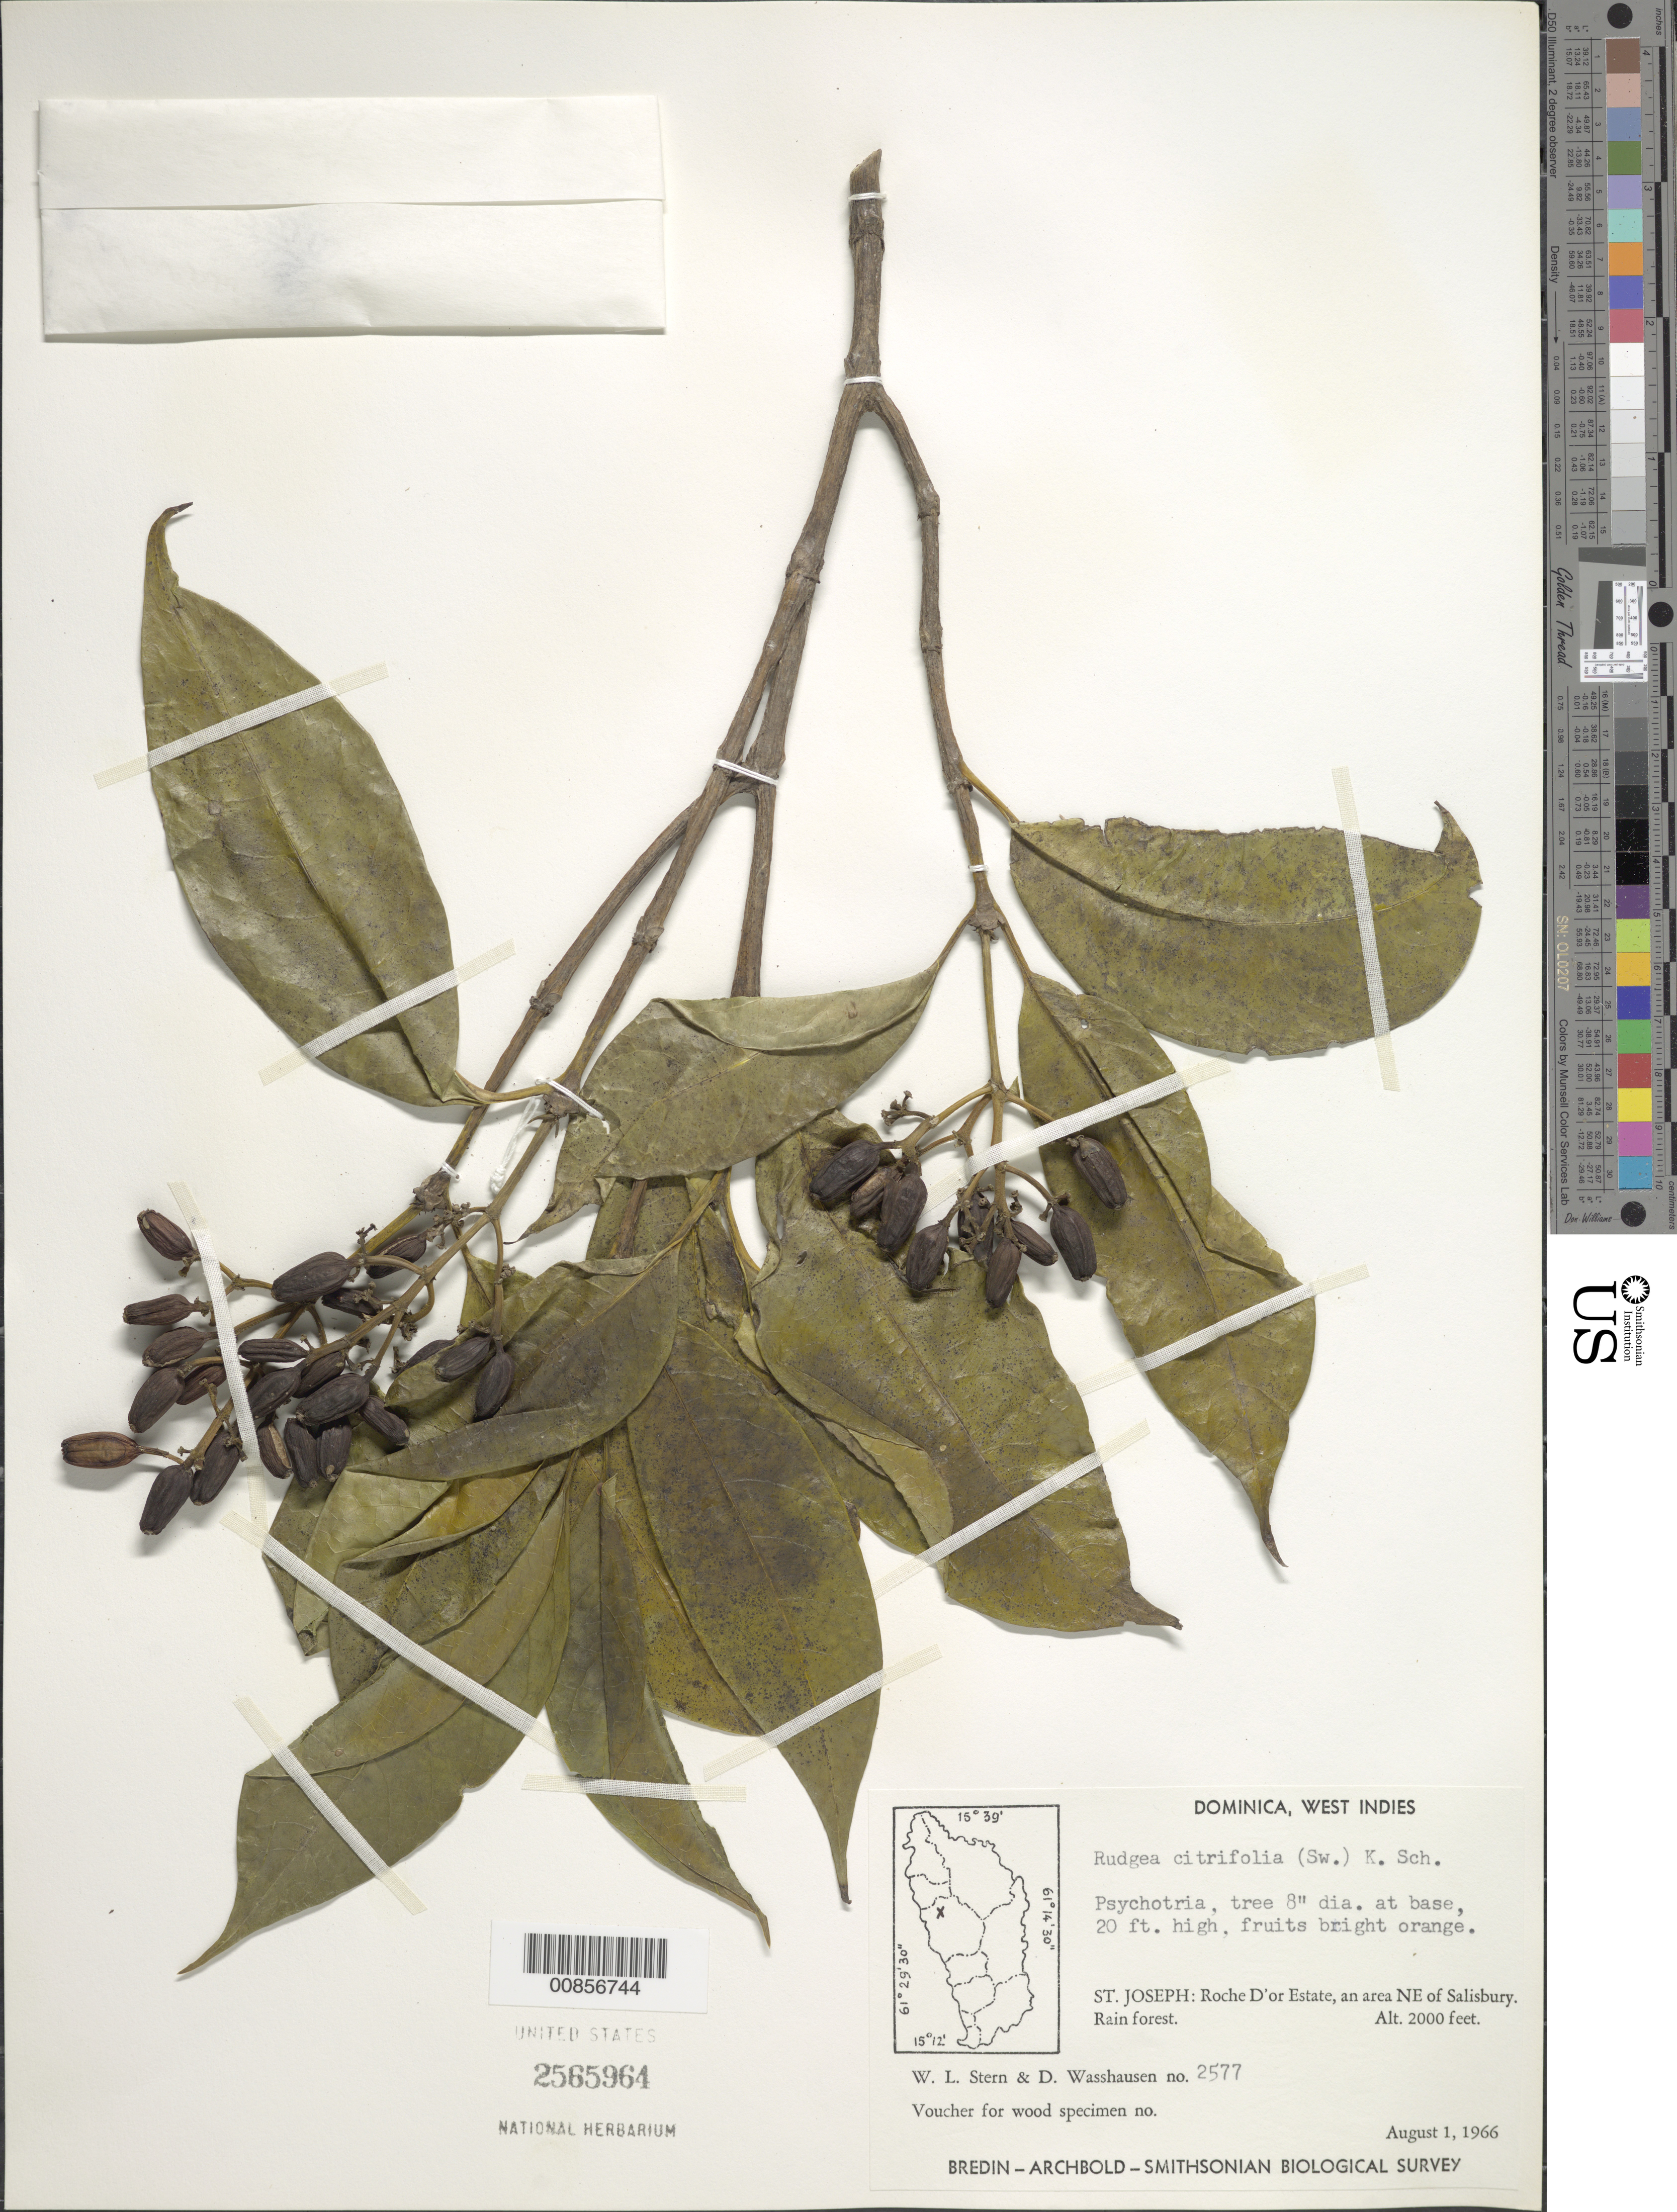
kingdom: Plantae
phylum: Tracheophyta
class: Magnoliopsida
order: Gentianales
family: Rubiaceae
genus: Rudgea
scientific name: Rudgea citrifolia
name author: (Sw.) K. Schum.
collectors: W. L. Stern & D. C. Wasshausen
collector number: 2577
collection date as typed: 01 Aug 1966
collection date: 1966-08-01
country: Dominica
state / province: St. Joseph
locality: Roche D'Or Estate, an area NE of Salisbury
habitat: Rainforest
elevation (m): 610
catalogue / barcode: US 2565964